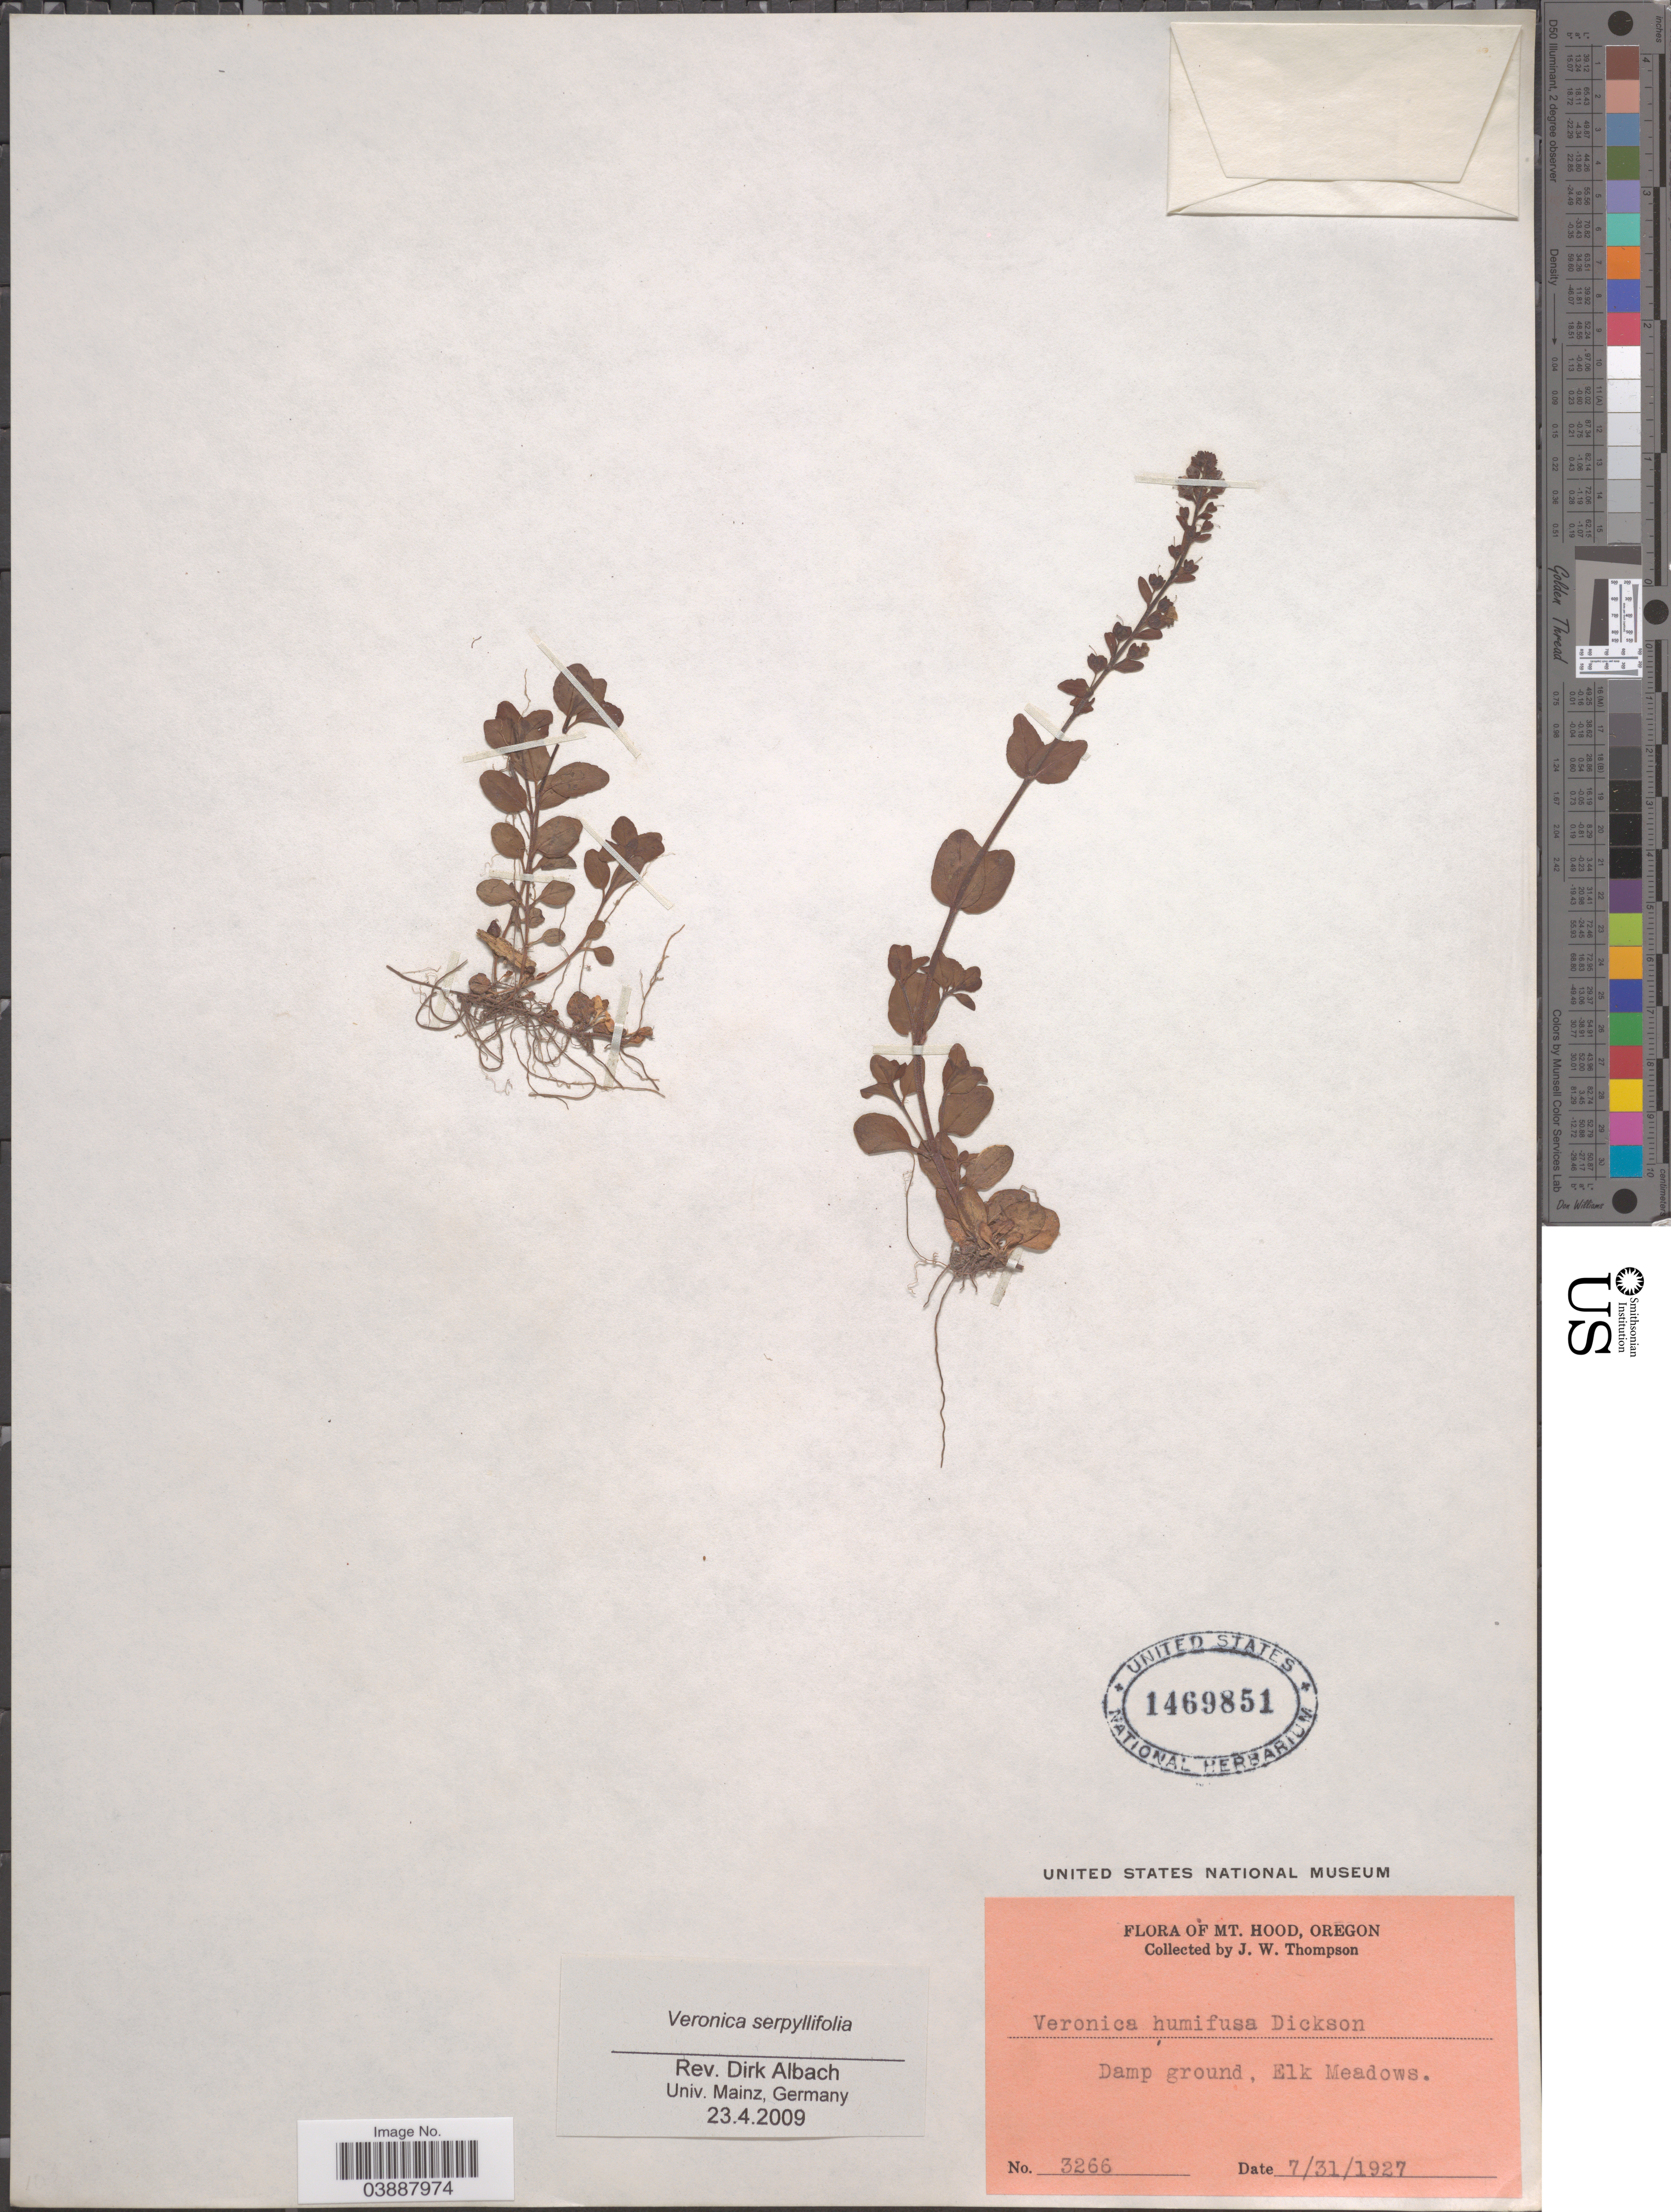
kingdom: Plantae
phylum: Tracheophyta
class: Magnoliopsida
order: Lamiales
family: Plantaginaceae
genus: Veronica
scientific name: Veronica serpyllifolia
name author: L.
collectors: J. Thompson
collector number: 3266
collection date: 1927-07-31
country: United States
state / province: Oregon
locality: Mt. Hood. Damp ground, Elk Meadows.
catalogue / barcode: US 1469851